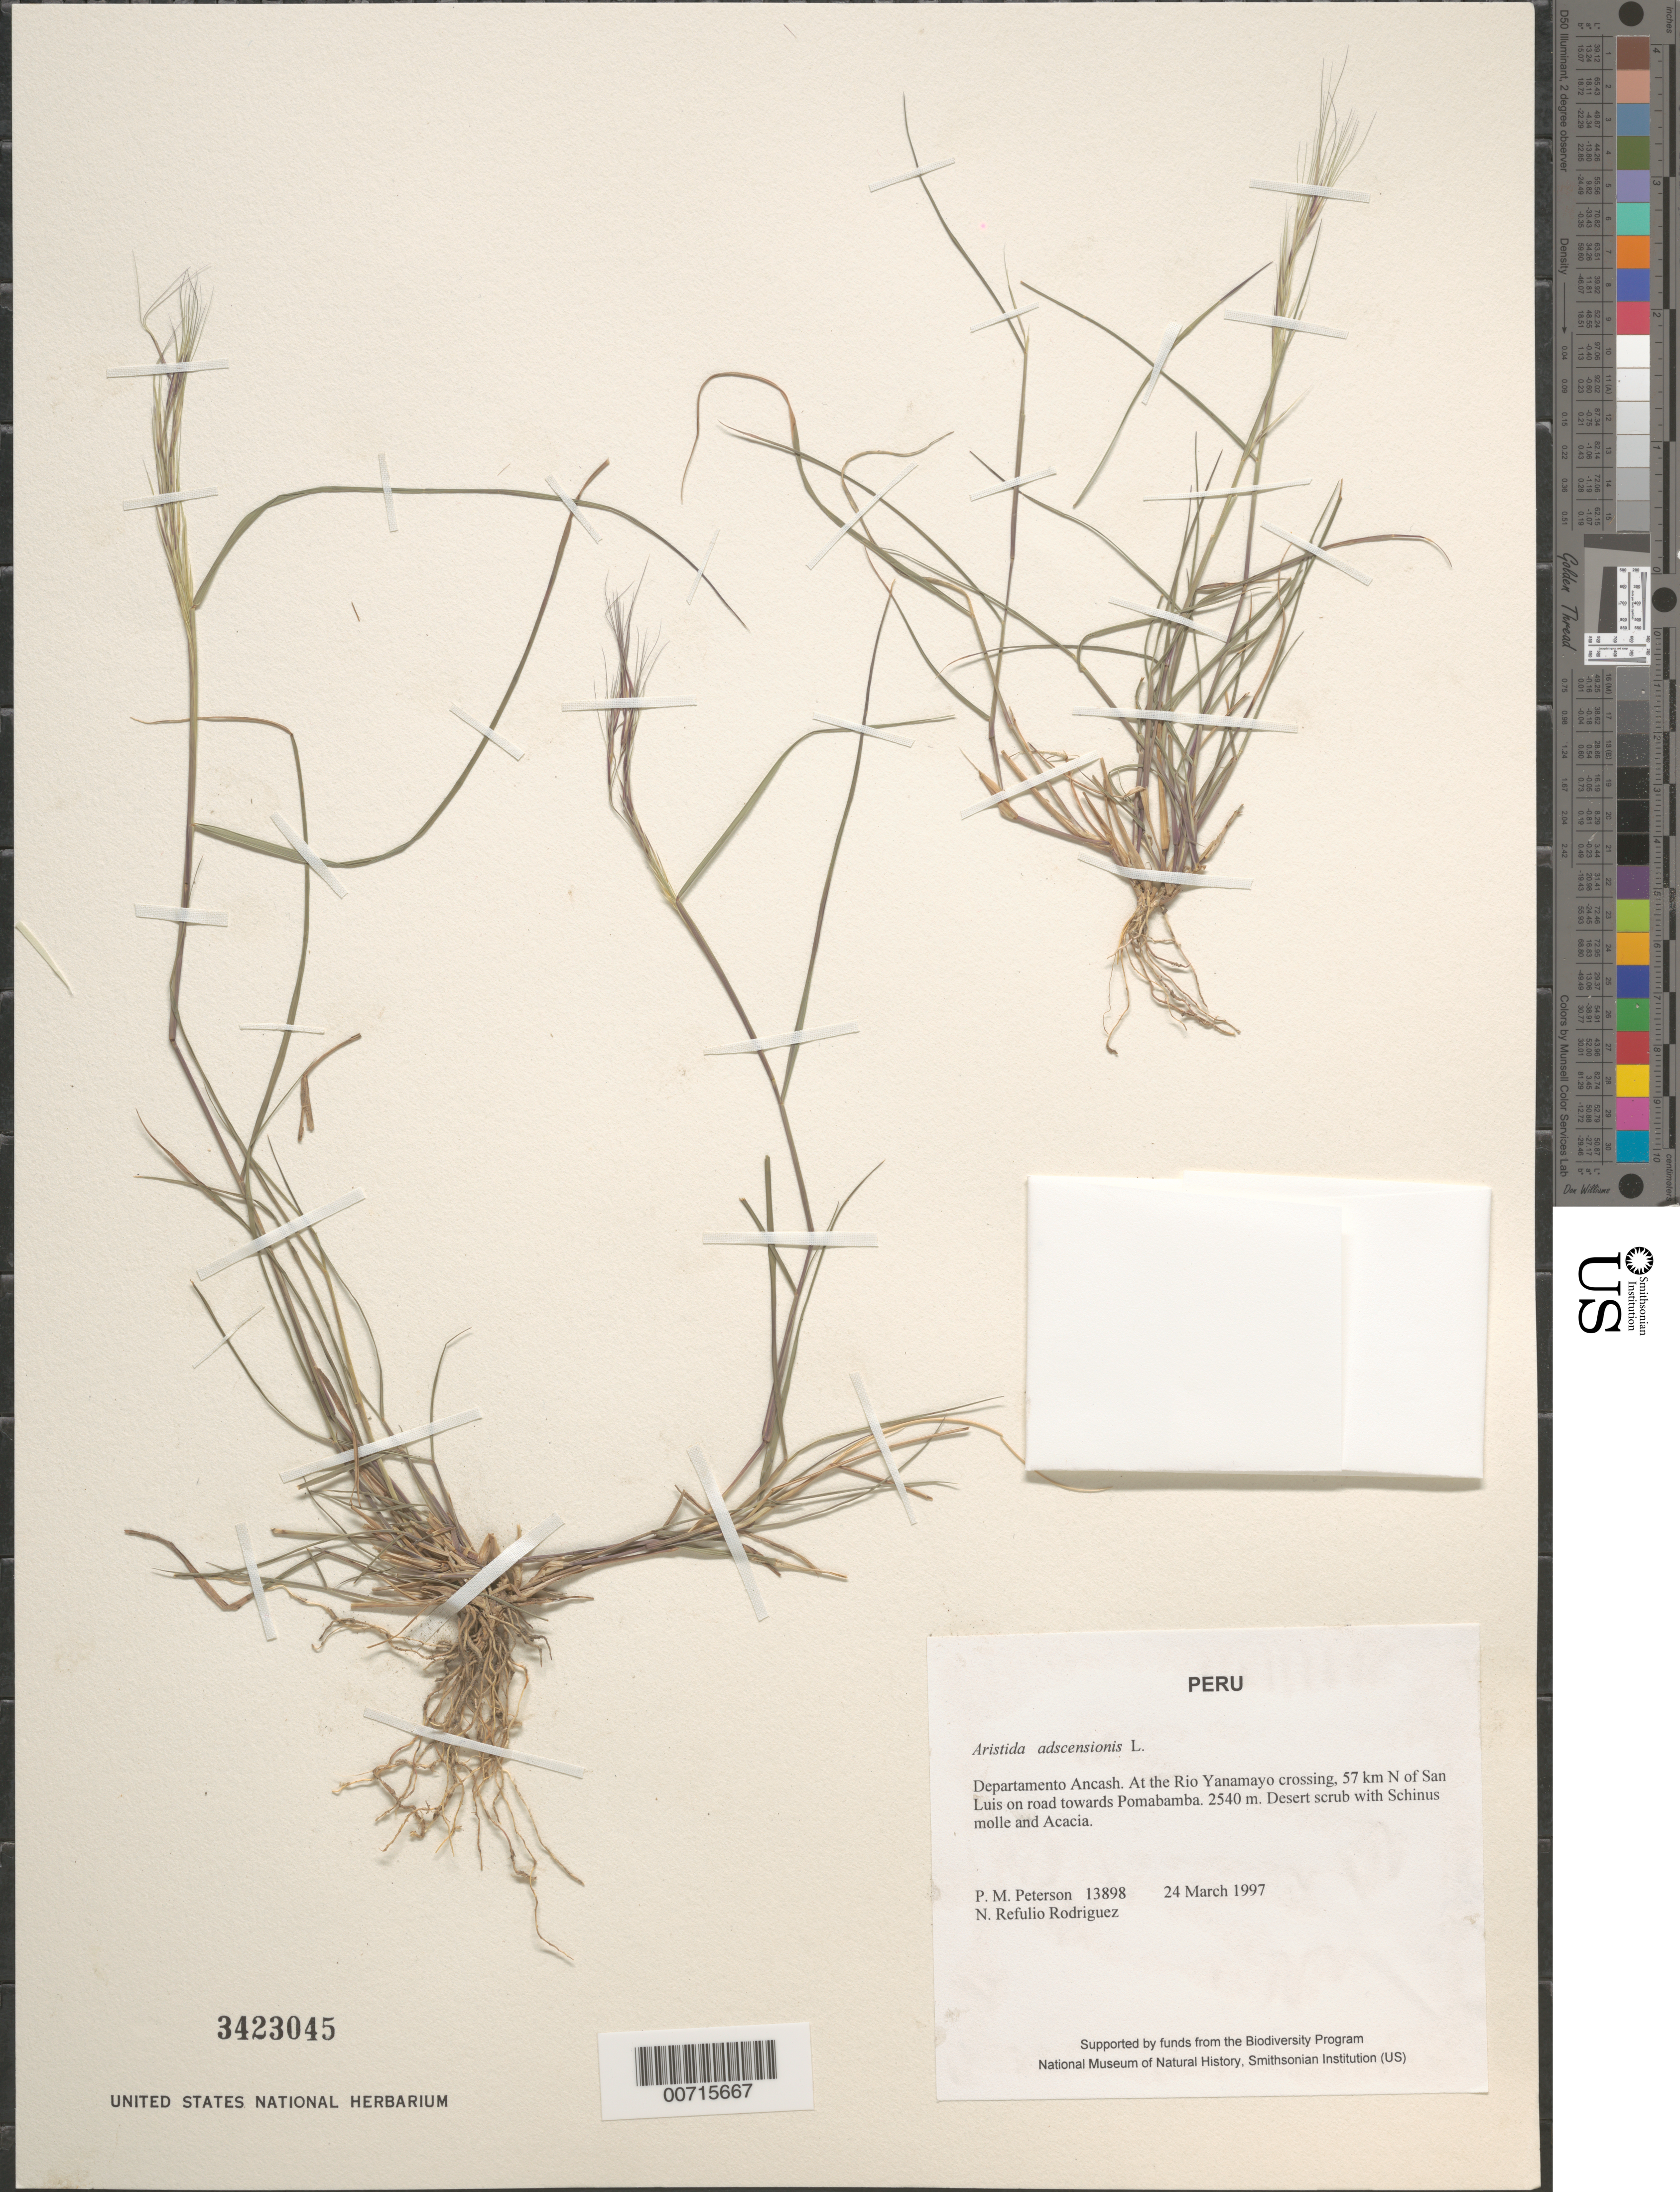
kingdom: Plantae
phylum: Tracheophyta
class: Liliopsida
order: Poales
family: Poaceae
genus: Aristida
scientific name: Aristida adscensionis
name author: L.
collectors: P. M. Peterson & N. Refulio-Rodríguez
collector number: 13898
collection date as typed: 24 Mar 1997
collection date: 1997-03-24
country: Peru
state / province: Ancash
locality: At the Rio Yanamayo crossing, 57 km N of San Luis on road towards Pomabamba.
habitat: Desert scrub with Schinus molle and Acacia.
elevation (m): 2540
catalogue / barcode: US 3423045